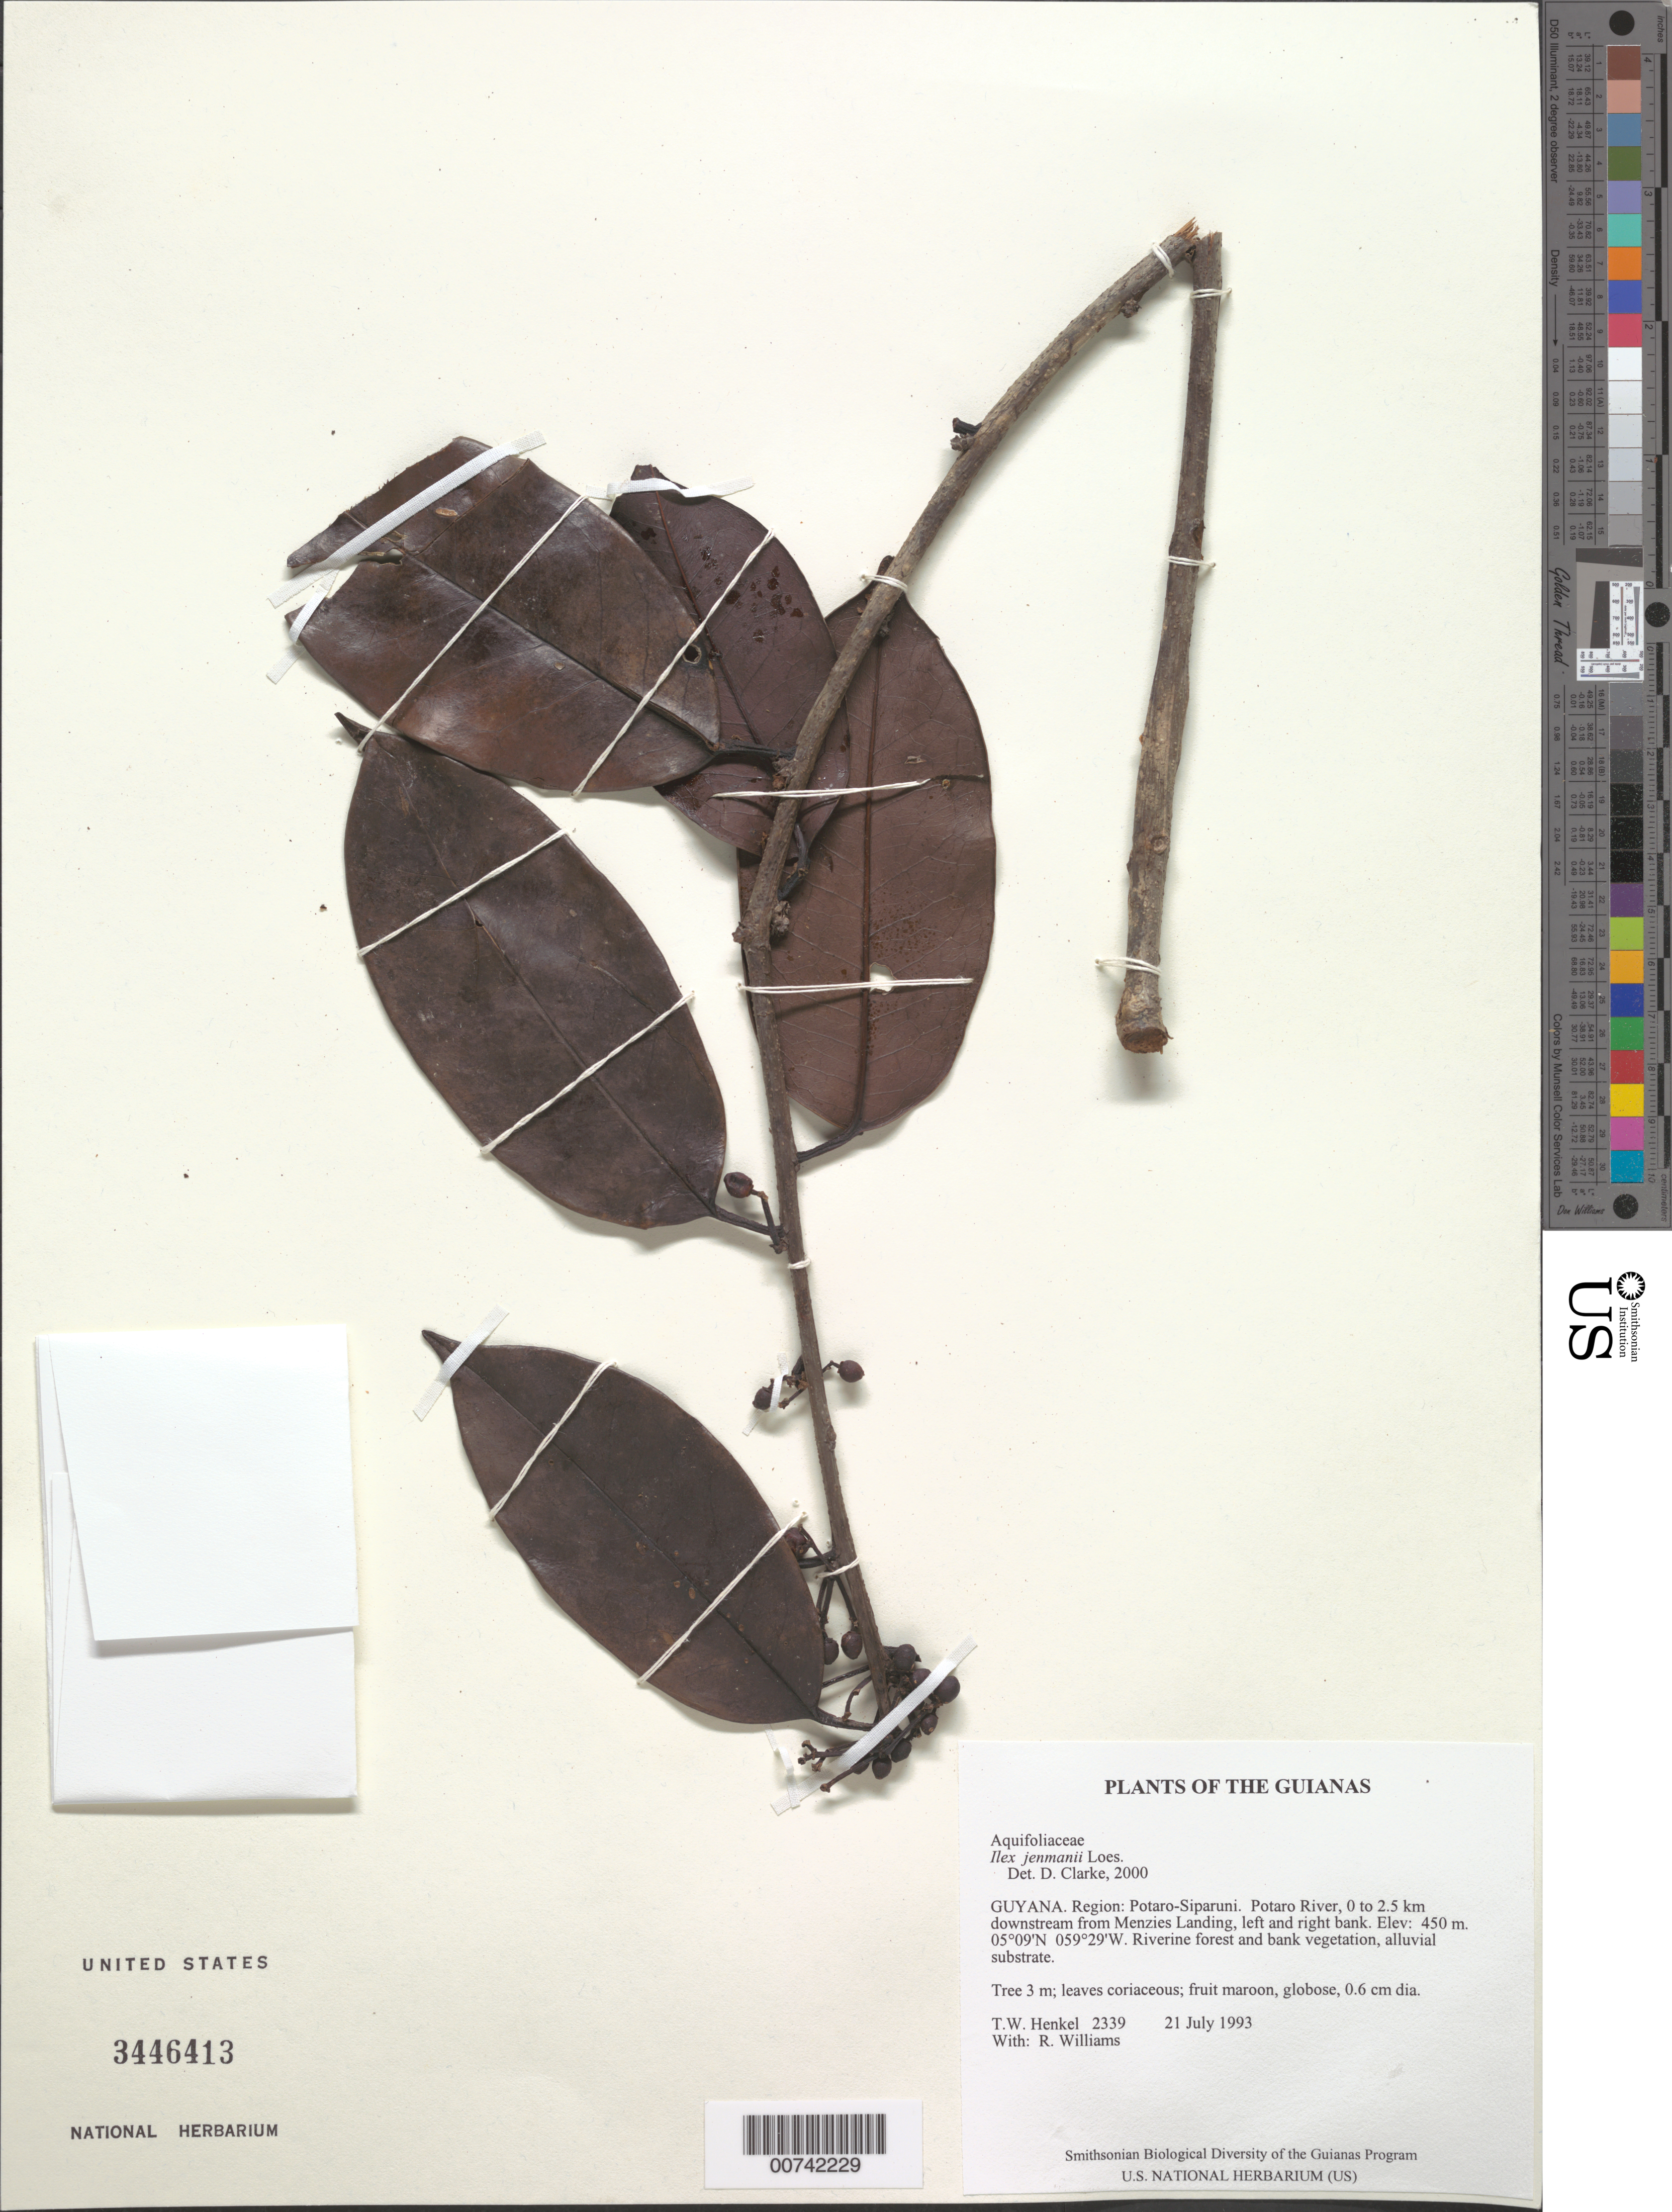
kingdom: Plantae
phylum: Tracheophyta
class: Magnoliopsida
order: Aquifoliales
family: Aquifoliaceae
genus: Ilex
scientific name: Ilex jenmanii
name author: Loes.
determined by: Clarke, H. D., University of North Carolina (Asheville)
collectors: T. Henkel & R. Williams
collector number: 2339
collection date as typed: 21 July 1993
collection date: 1993-07-21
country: Guyana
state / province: Potaro-Siparuni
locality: Potaro River, 0 to 2.5 km downstream from Menzies Landing, left and right bank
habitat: Riverine forest and bank vegetation, alluvial substrate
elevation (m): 450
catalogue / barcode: US 3446413